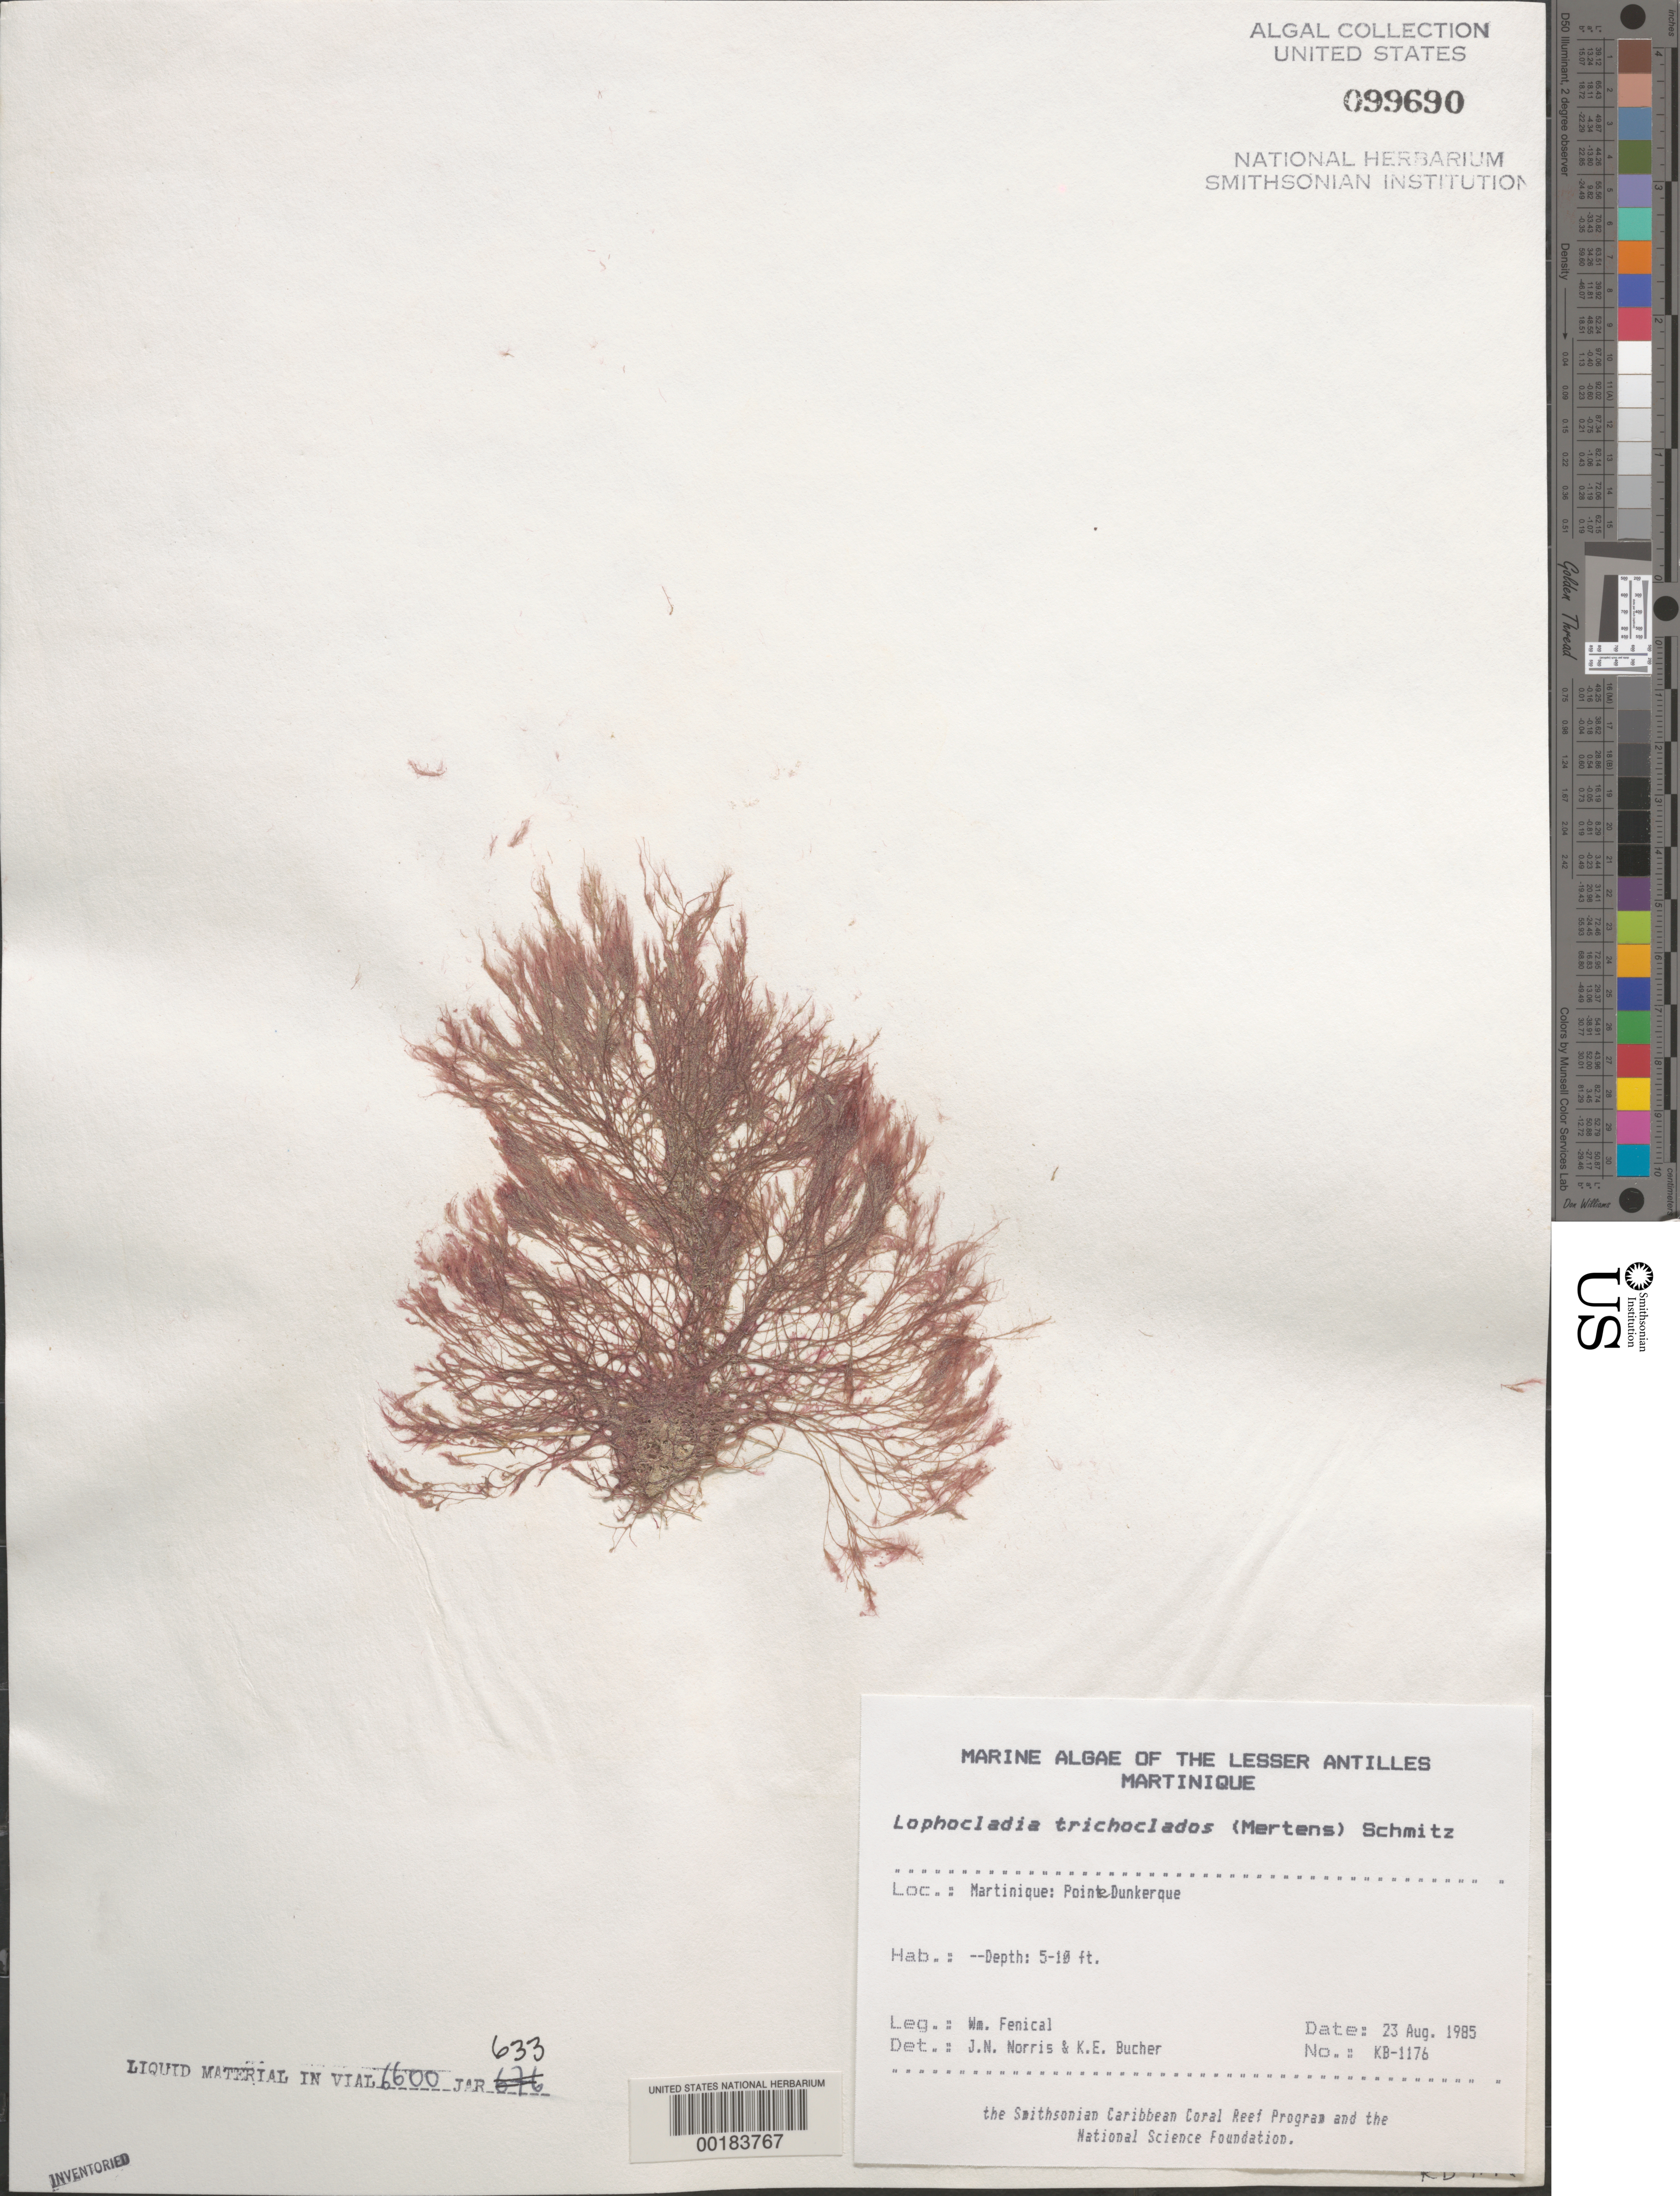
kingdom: Plantae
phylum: Rhodophyta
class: Florideophyceae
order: Ceramiales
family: Rhodomelaceae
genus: Lophocladia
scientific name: Lophocladia trichoclados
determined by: Norris, J. N.; Bucher, K. E.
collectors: W. Fenical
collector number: Kb-1176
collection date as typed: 23 Aug 1985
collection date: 1985-08-23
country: Martinique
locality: Pointe Dunkerque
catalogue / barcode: US 99690